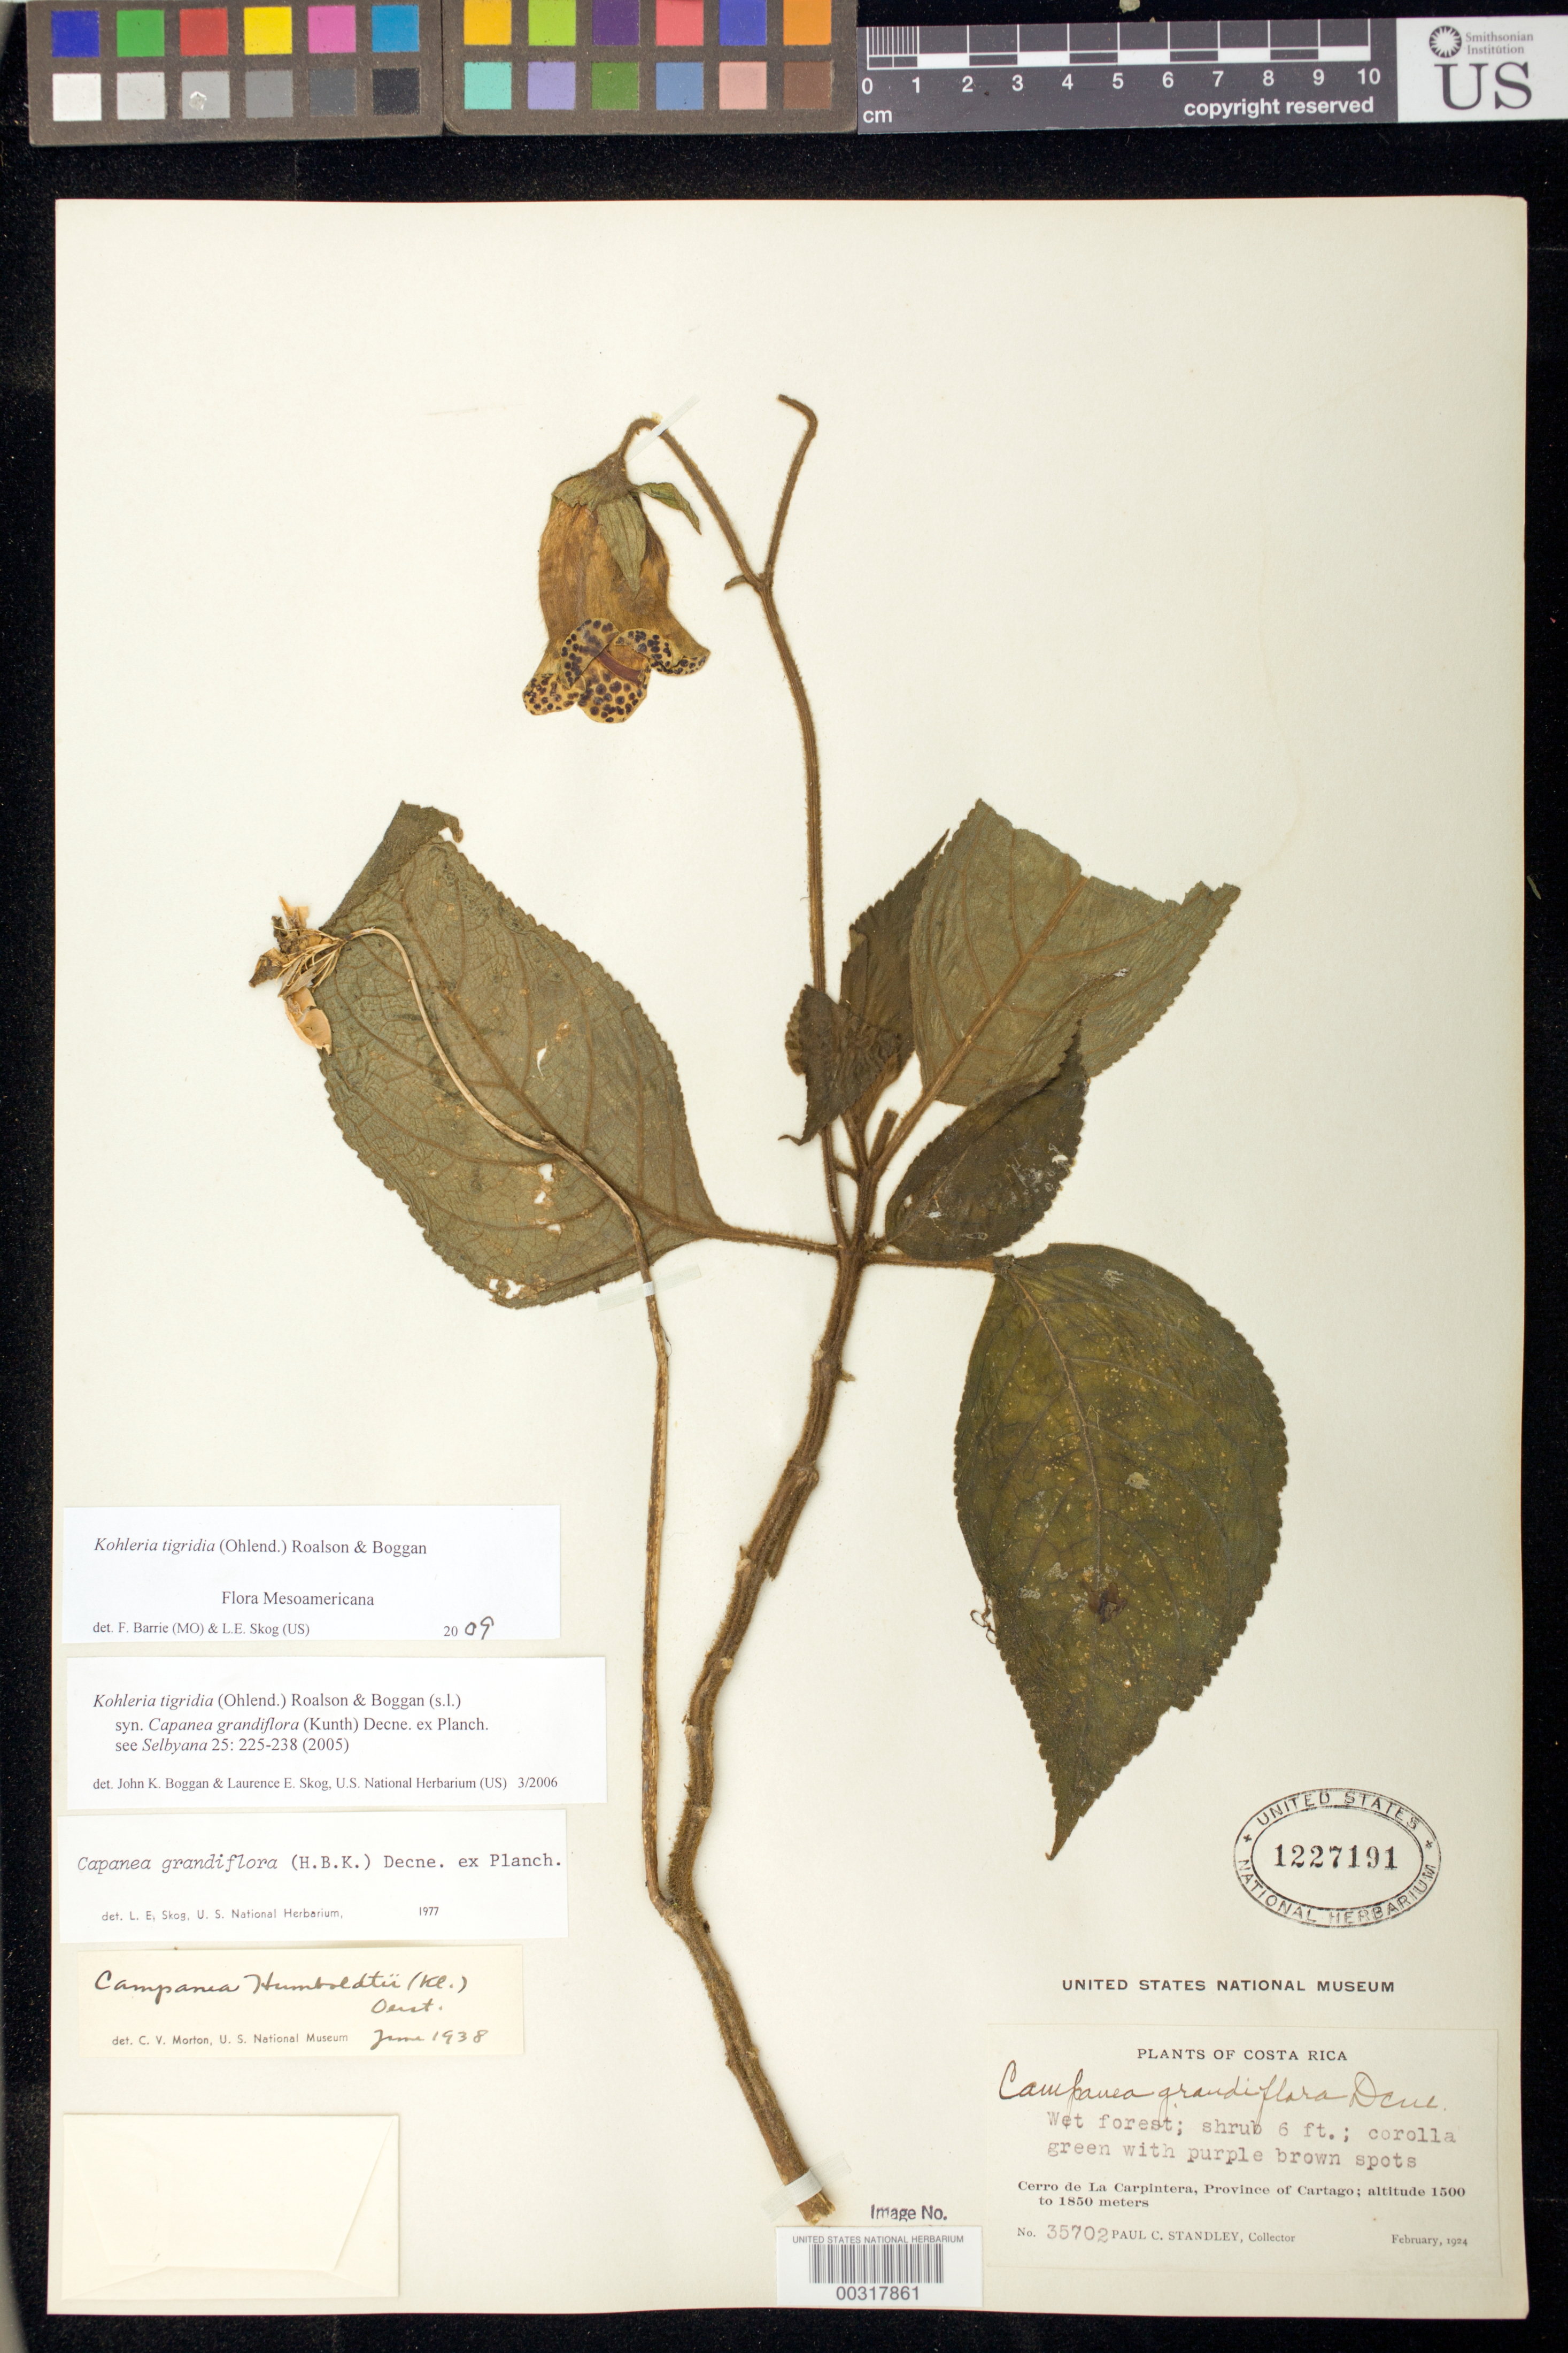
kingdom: Plantae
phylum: Tracheophyta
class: Magnoliopsida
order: Lamiales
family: Gesneriaceae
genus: Kohleria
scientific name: Kohleria tigridia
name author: (Ohlend.) Roalson & Boggan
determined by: Boggan, J. K.; Skog, L. E.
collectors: P. C. Standley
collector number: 35702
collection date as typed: Feb 1924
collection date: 1924-02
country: Costa Rica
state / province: Cartago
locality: Cerro de la Carpintera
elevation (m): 1500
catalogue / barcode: US 1227191